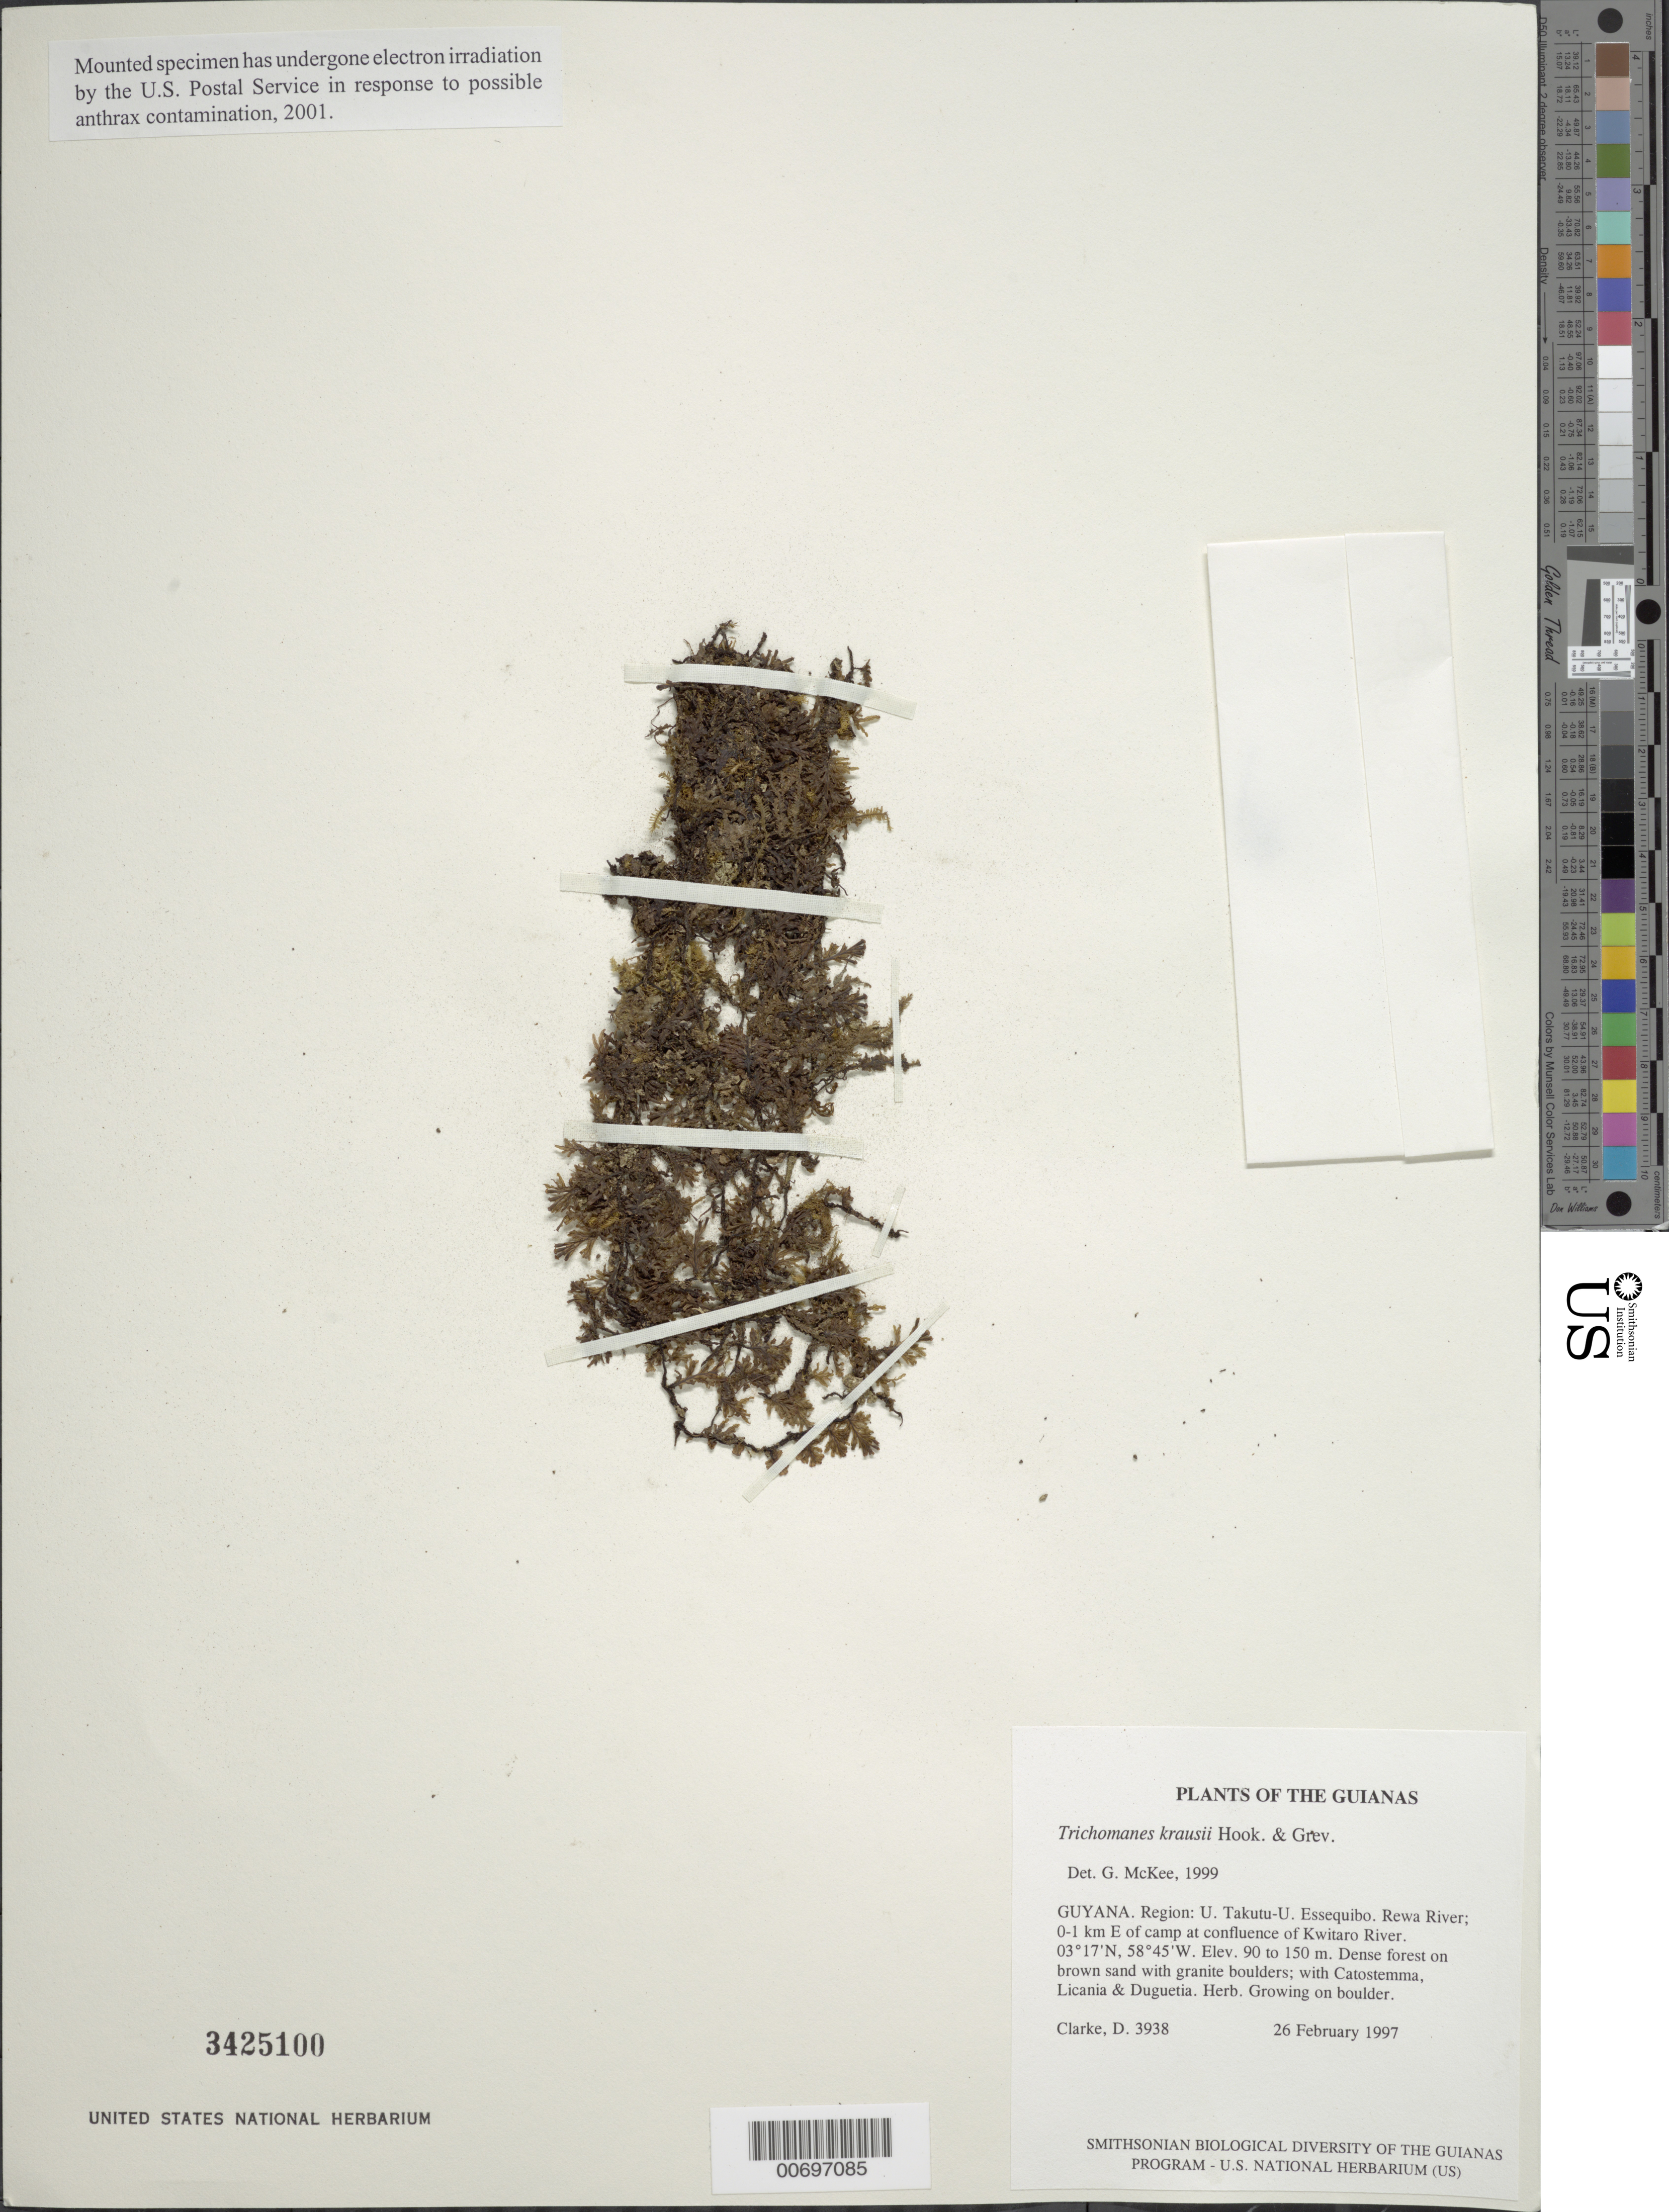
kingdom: Plantae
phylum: Tracheophyta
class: Polypodiopsida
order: Hymenophyllales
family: Hymenophyllaceae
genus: Didymoglossum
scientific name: Didymoglossum kraussii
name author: (Hook. & Grev.) C. Presl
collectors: H. D. Clarke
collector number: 3938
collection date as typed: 26 February 1997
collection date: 1997-02-26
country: Guyana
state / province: U. Takutu-U. Essequibo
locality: Rewa River; 0-1 km E of camp at confluence of Kwitaro River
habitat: Dense forest on brown sand with granite boulders; with Catostemma, Licania & Duguetia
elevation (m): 90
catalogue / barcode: US 3425100